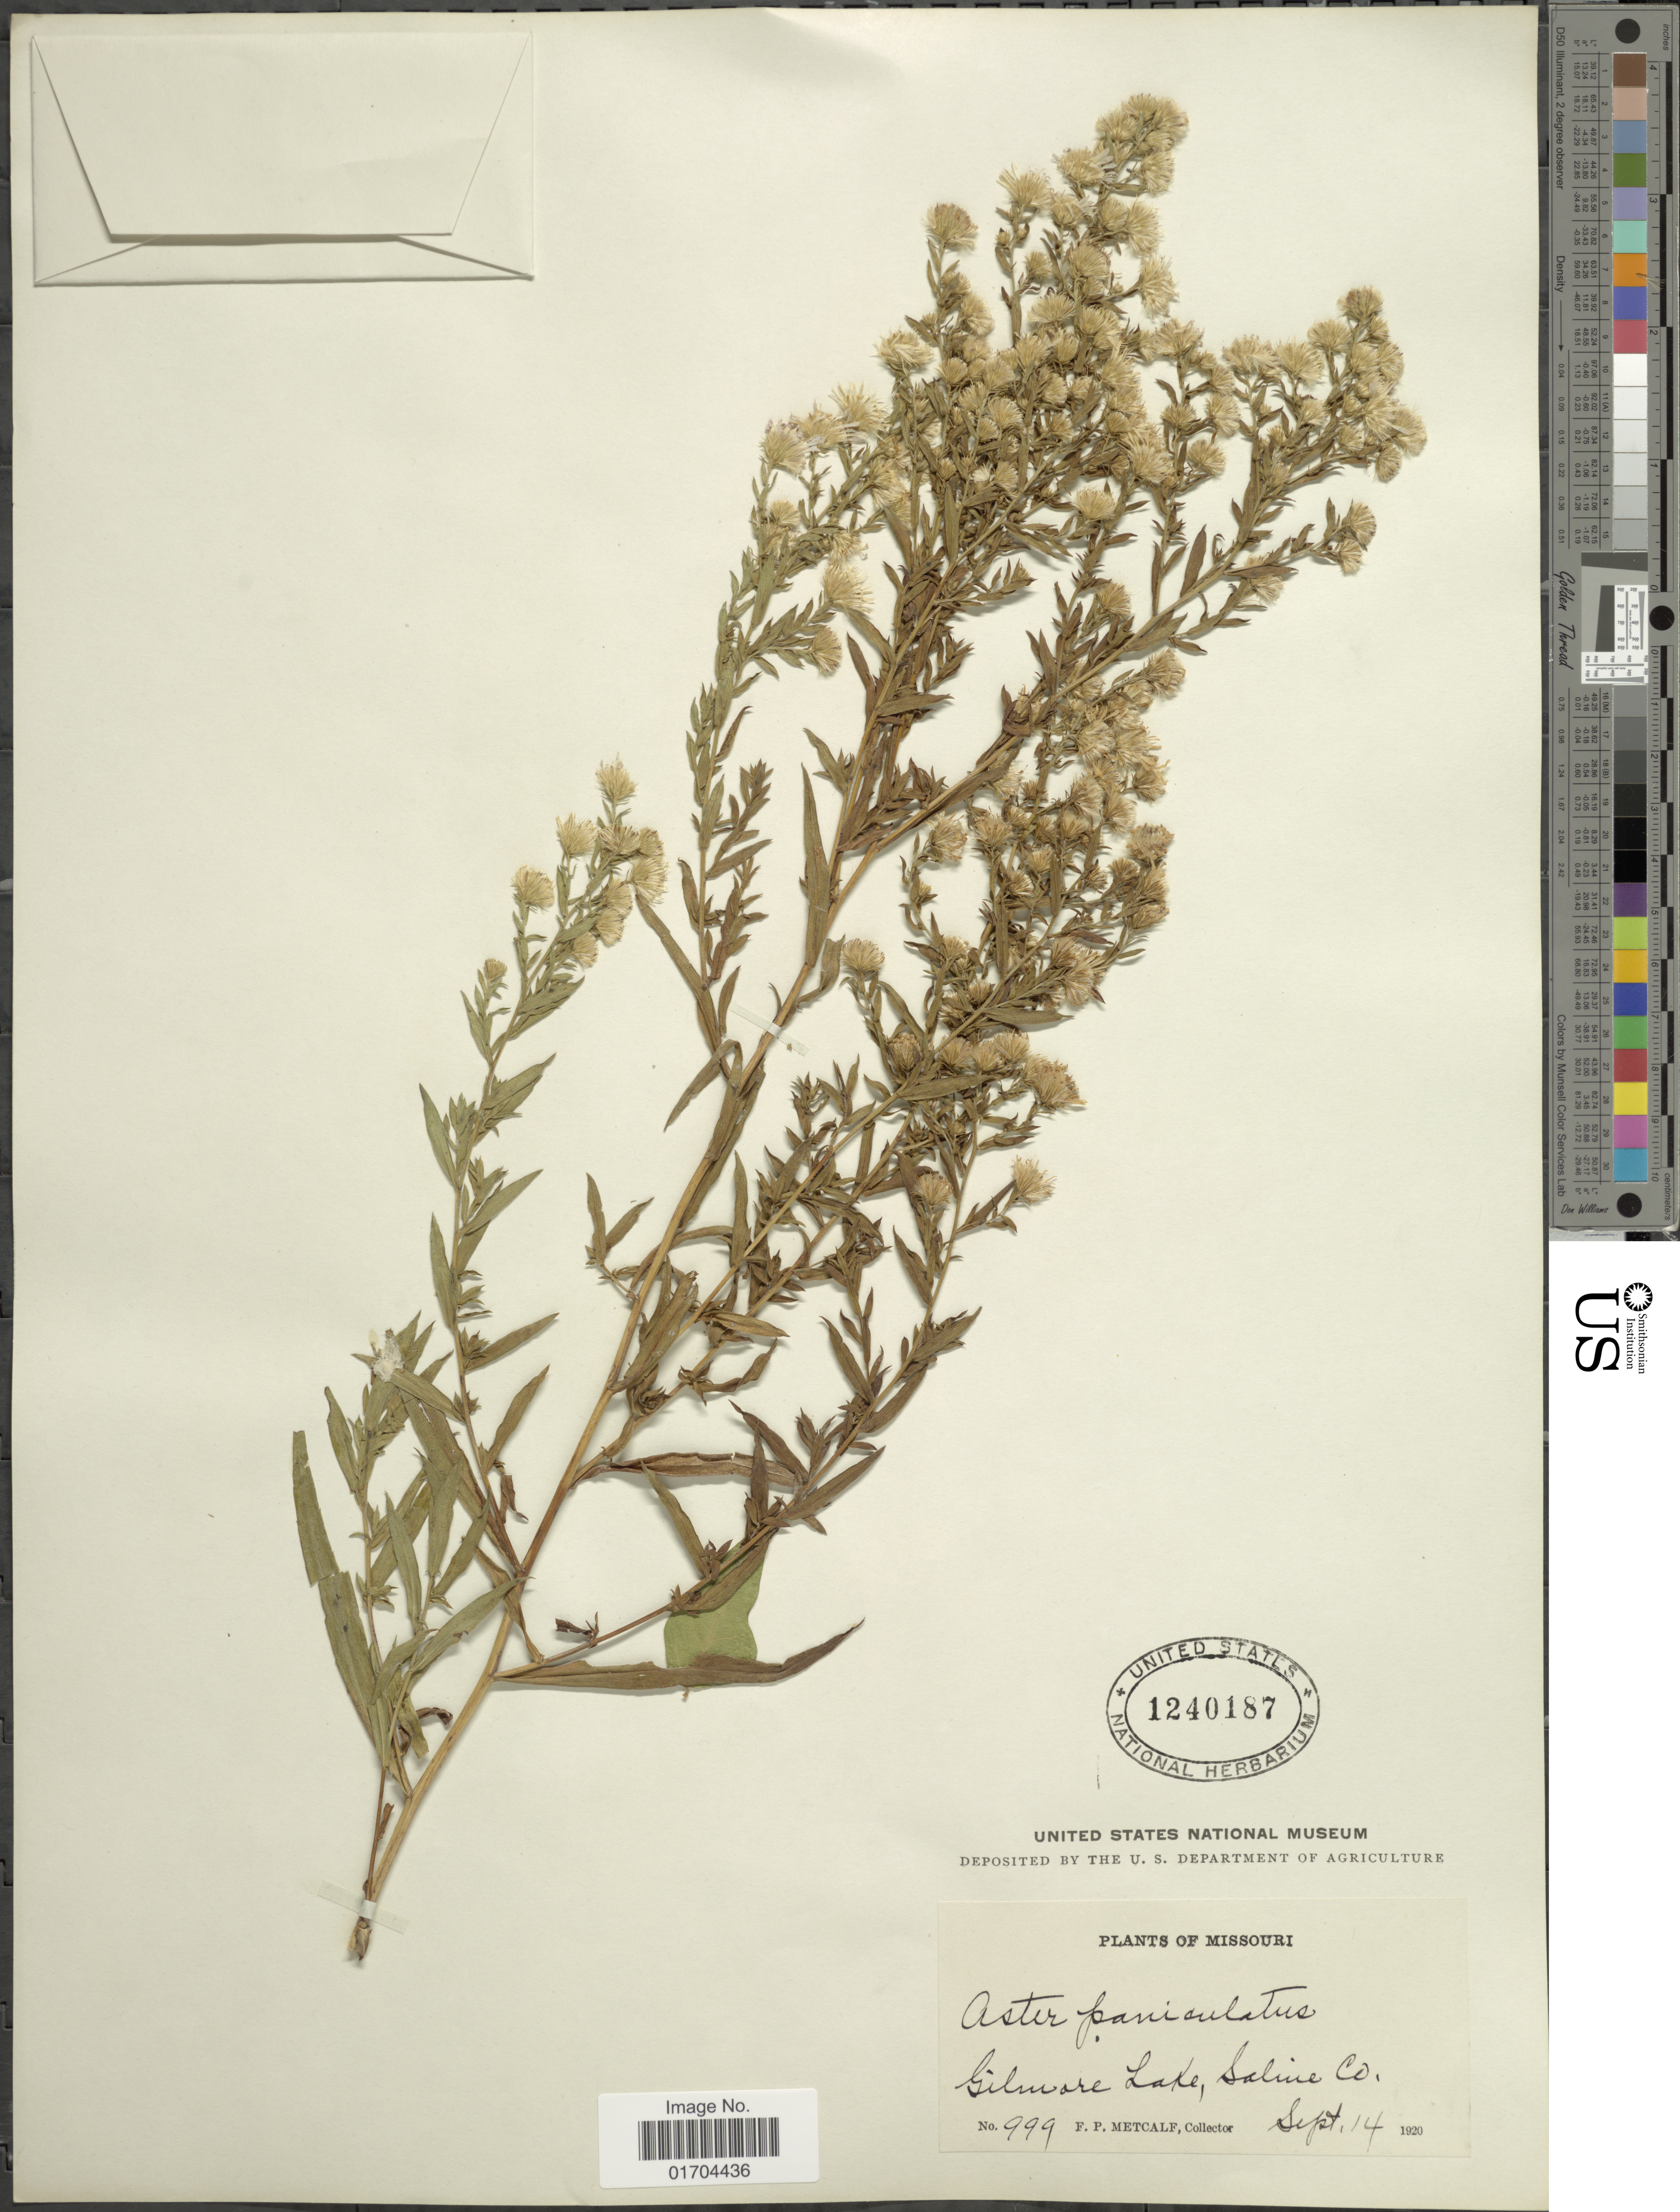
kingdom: Plantae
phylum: Tracheophyta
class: Magnoliopsida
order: Asterales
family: Asteraceae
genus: Symphyotrichum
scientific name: Symphyotrichum sp.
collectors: F. Metcalf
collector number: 999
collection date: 1920-09-14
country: United States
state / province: Missouri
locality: Gilmore Lake, Saline Co.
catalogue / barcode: US 1240187